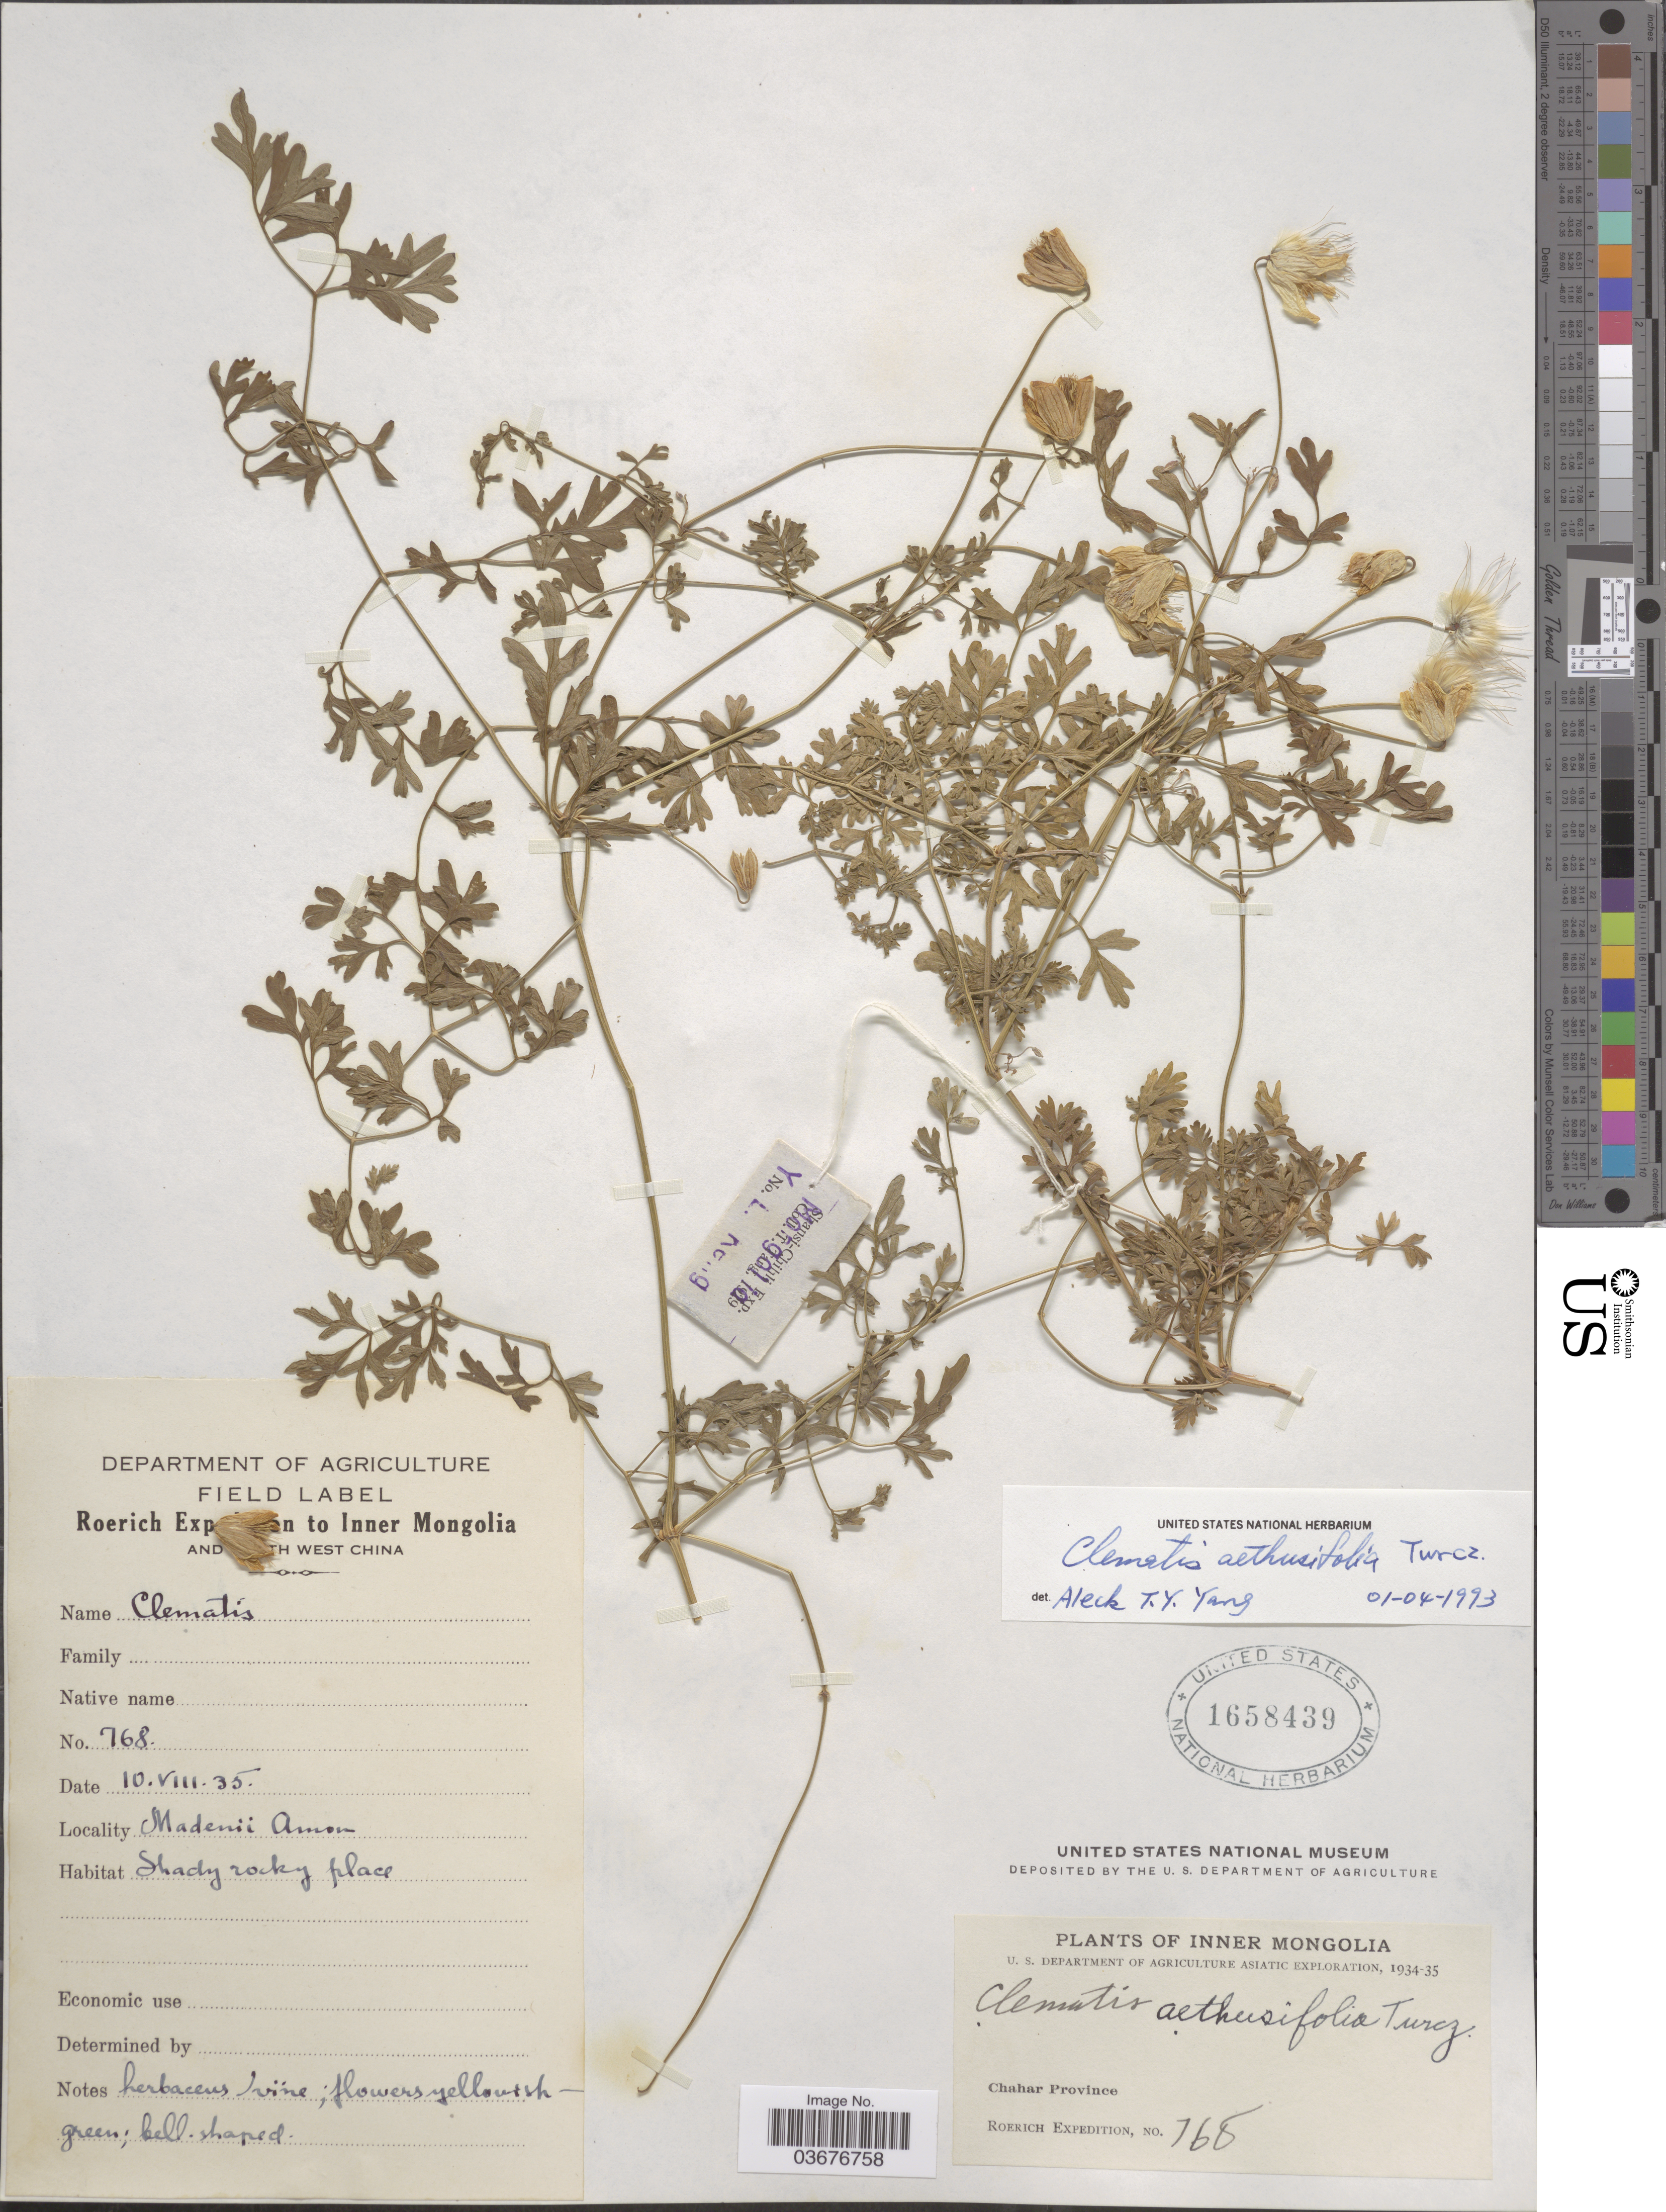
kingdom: Plantae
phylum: Tracheophyta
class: Magnoliopsida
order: Ranunculales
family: Ranunculaceae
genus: Clematis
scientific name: Clematis aethusifolia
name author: Turcz.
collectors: Roerich Expedition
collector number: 768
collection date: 1935-08-10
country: China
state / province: Nei Monggol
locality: Inner Mongolia. Northwest China. Madenii Amon. Chahar Province.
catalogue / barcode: US 1658439